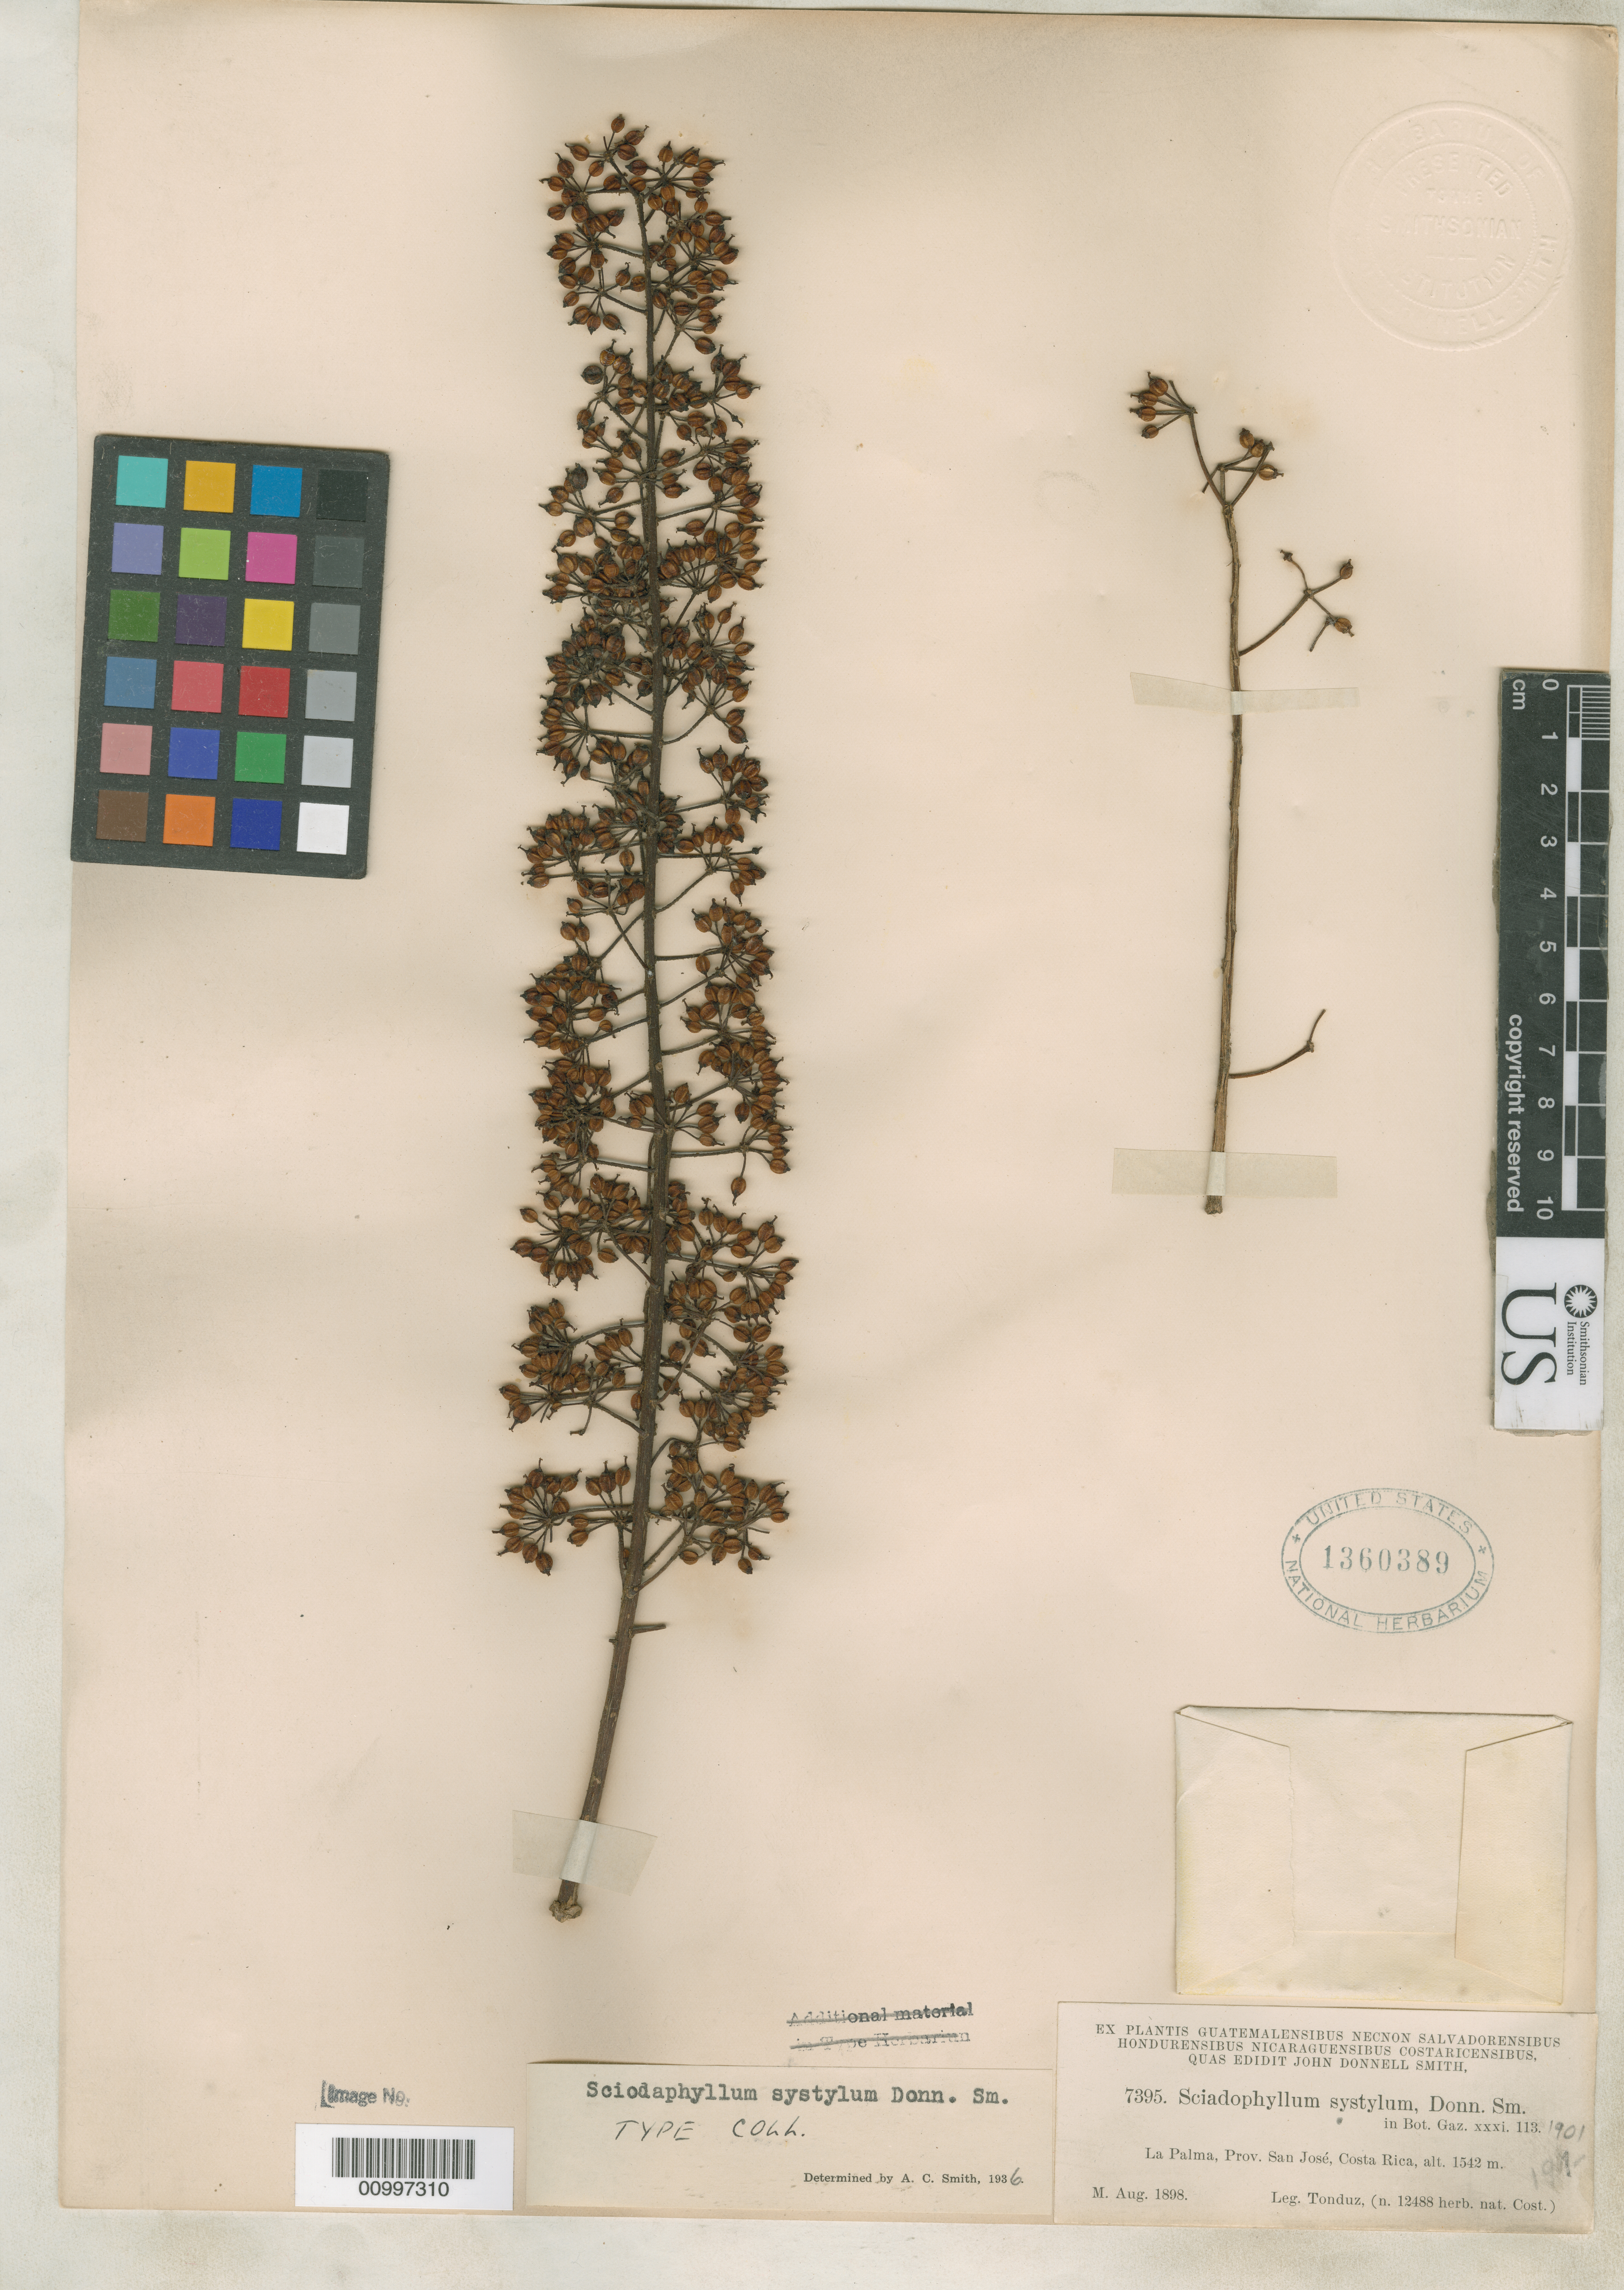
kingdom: Plantae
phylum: Tracheophyta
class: Magnoliopsida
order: Apiales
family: Araliaceae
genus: Sciodaphyllum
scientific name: Sciodaphyllum systylum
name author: Donn. Sm.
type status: Type Collection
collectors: A. Tonduz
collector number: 7395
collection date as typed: Aug 1898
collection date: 1898-08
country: Costa Rica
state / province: San José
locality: La Palma.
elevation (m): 1542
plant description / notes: One of three sheets (USNH 1360389, 1360390, 1360391) at US ex John Donnell Smith herbarium.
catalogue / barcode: US 1360389